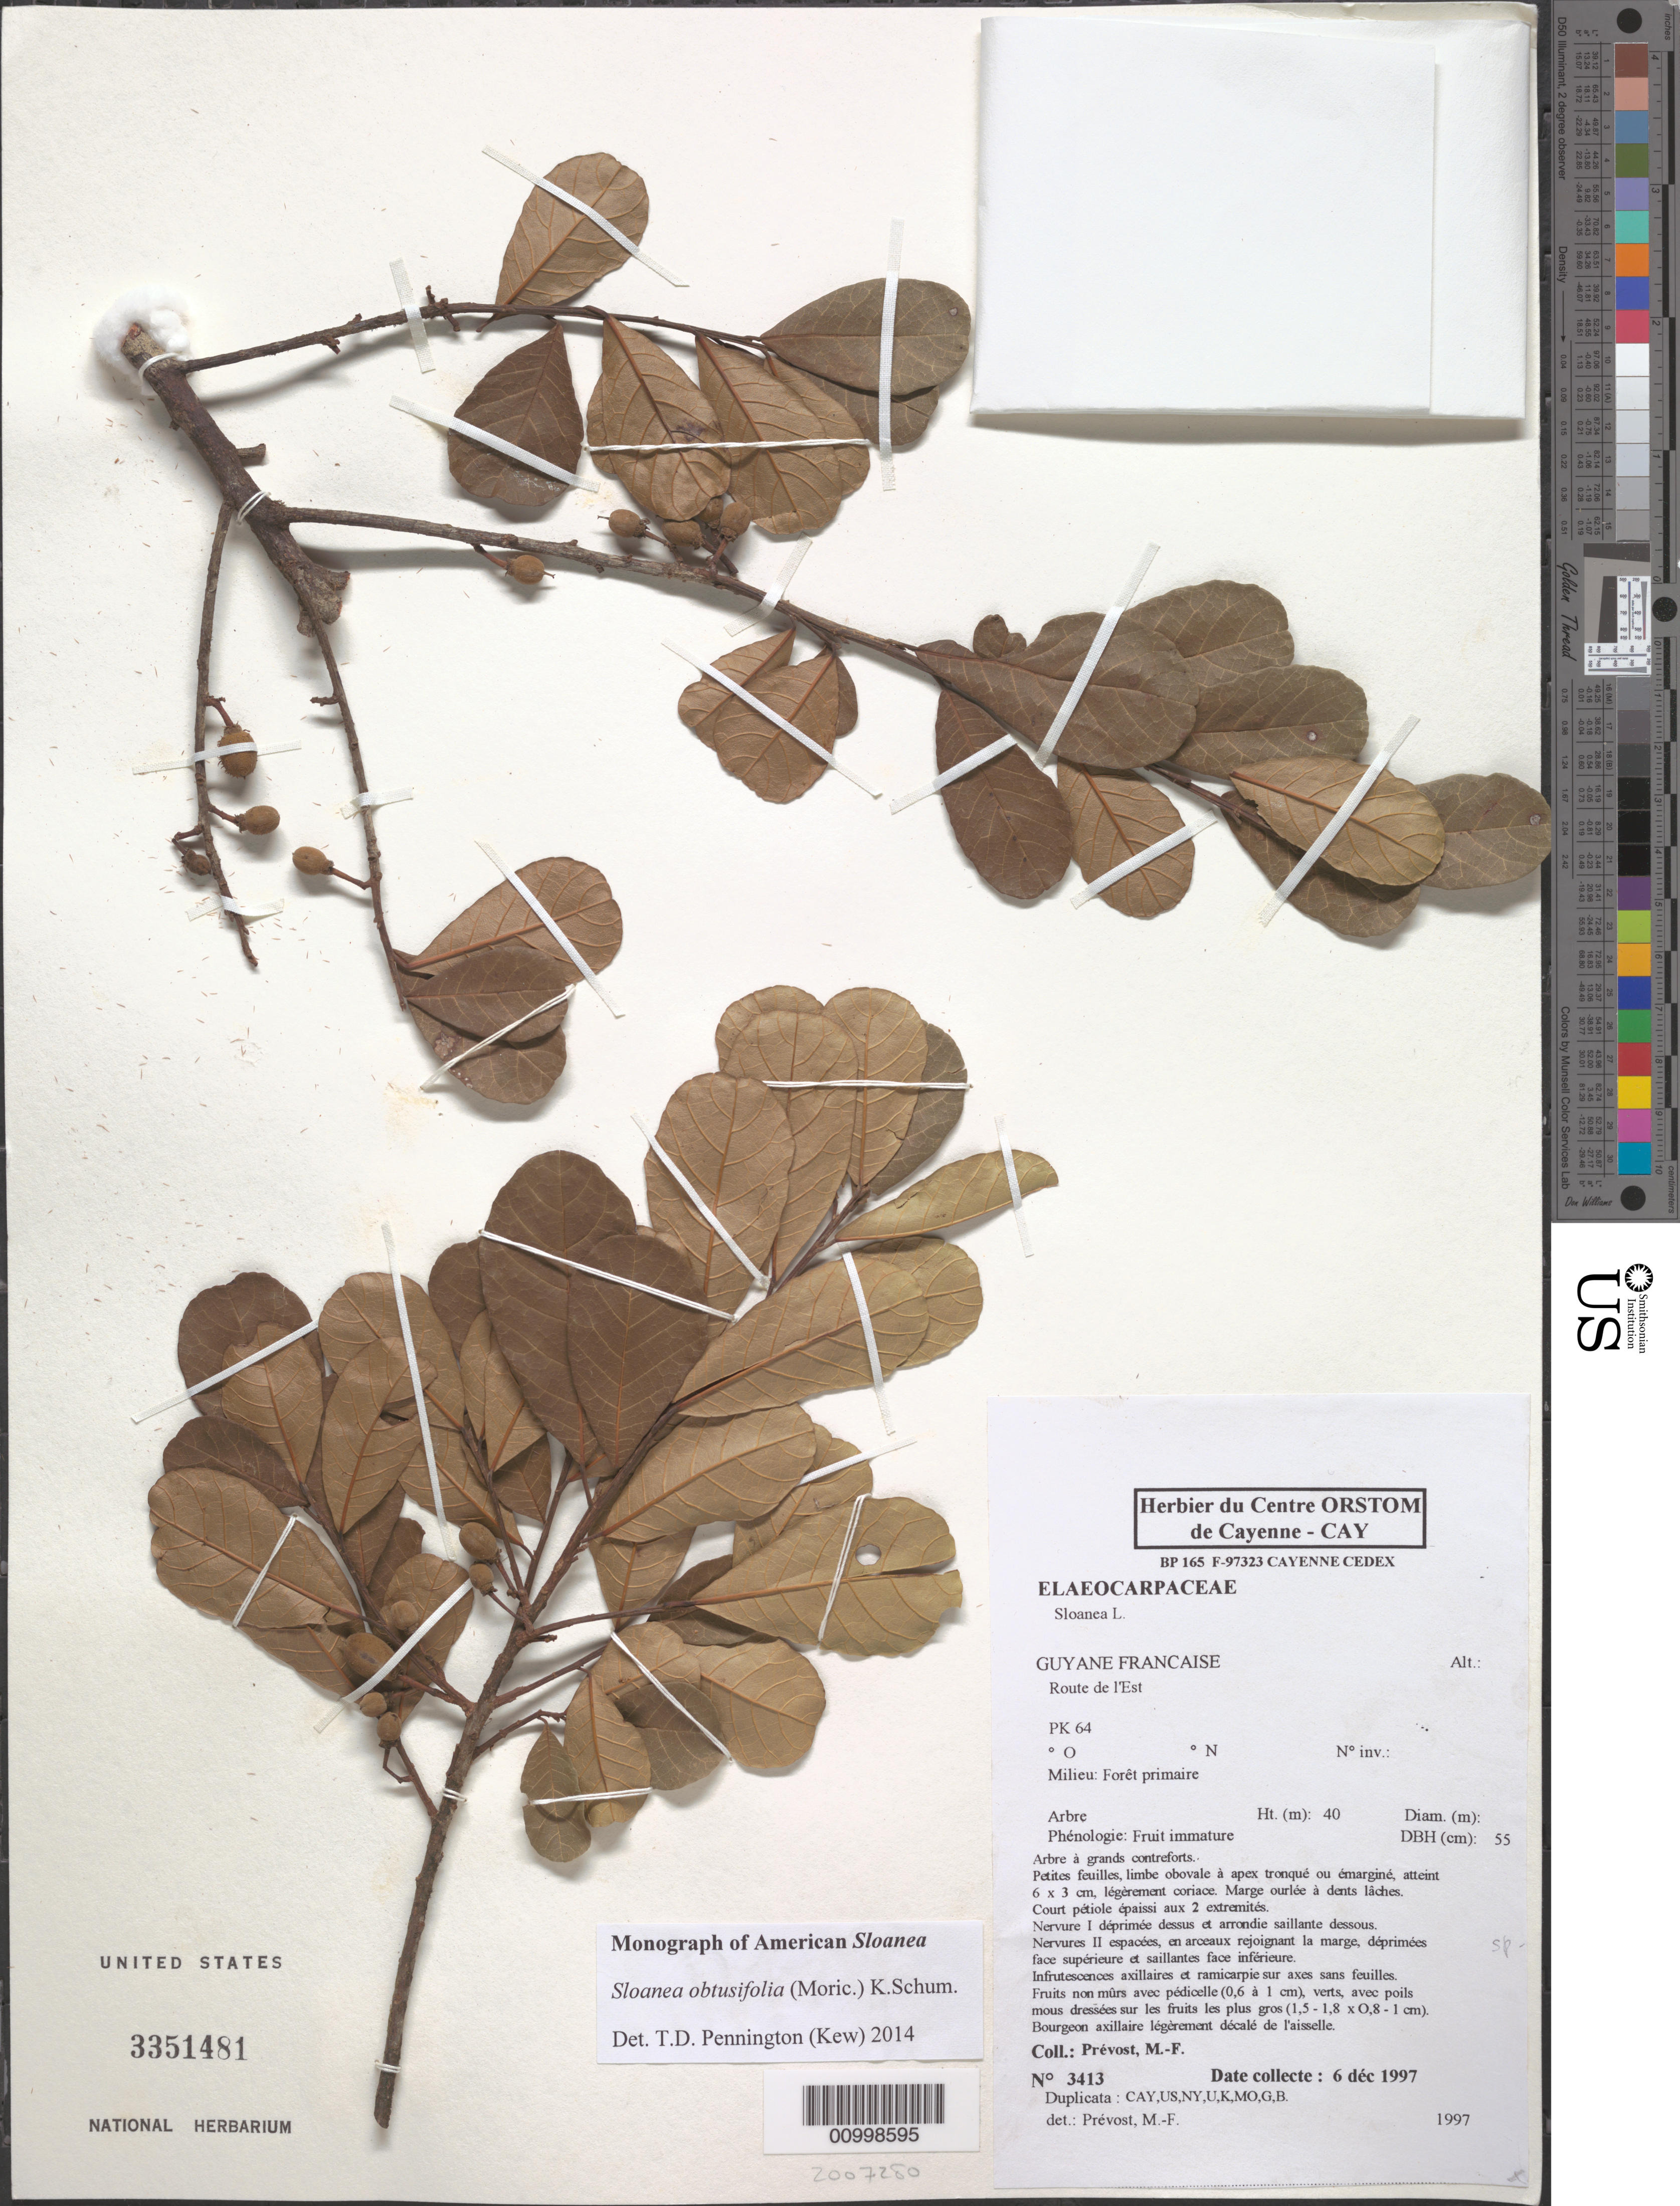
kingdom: Plantae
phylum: Tracheophyta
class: Magnoliopsida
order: Oxalidales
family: Elaeocarpaceae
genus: Sloanea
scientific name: Sloanea obtusifolia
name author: (Moric.) K. Schum.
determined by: Pennington, T. D., (K)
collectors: M.-F. Prévost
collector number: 3413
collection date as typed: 6-Dec-97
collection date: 1997-12-06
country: French Guiana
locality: Route de l'Est, PK64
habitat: Foret primaire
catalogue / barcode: US 3351481